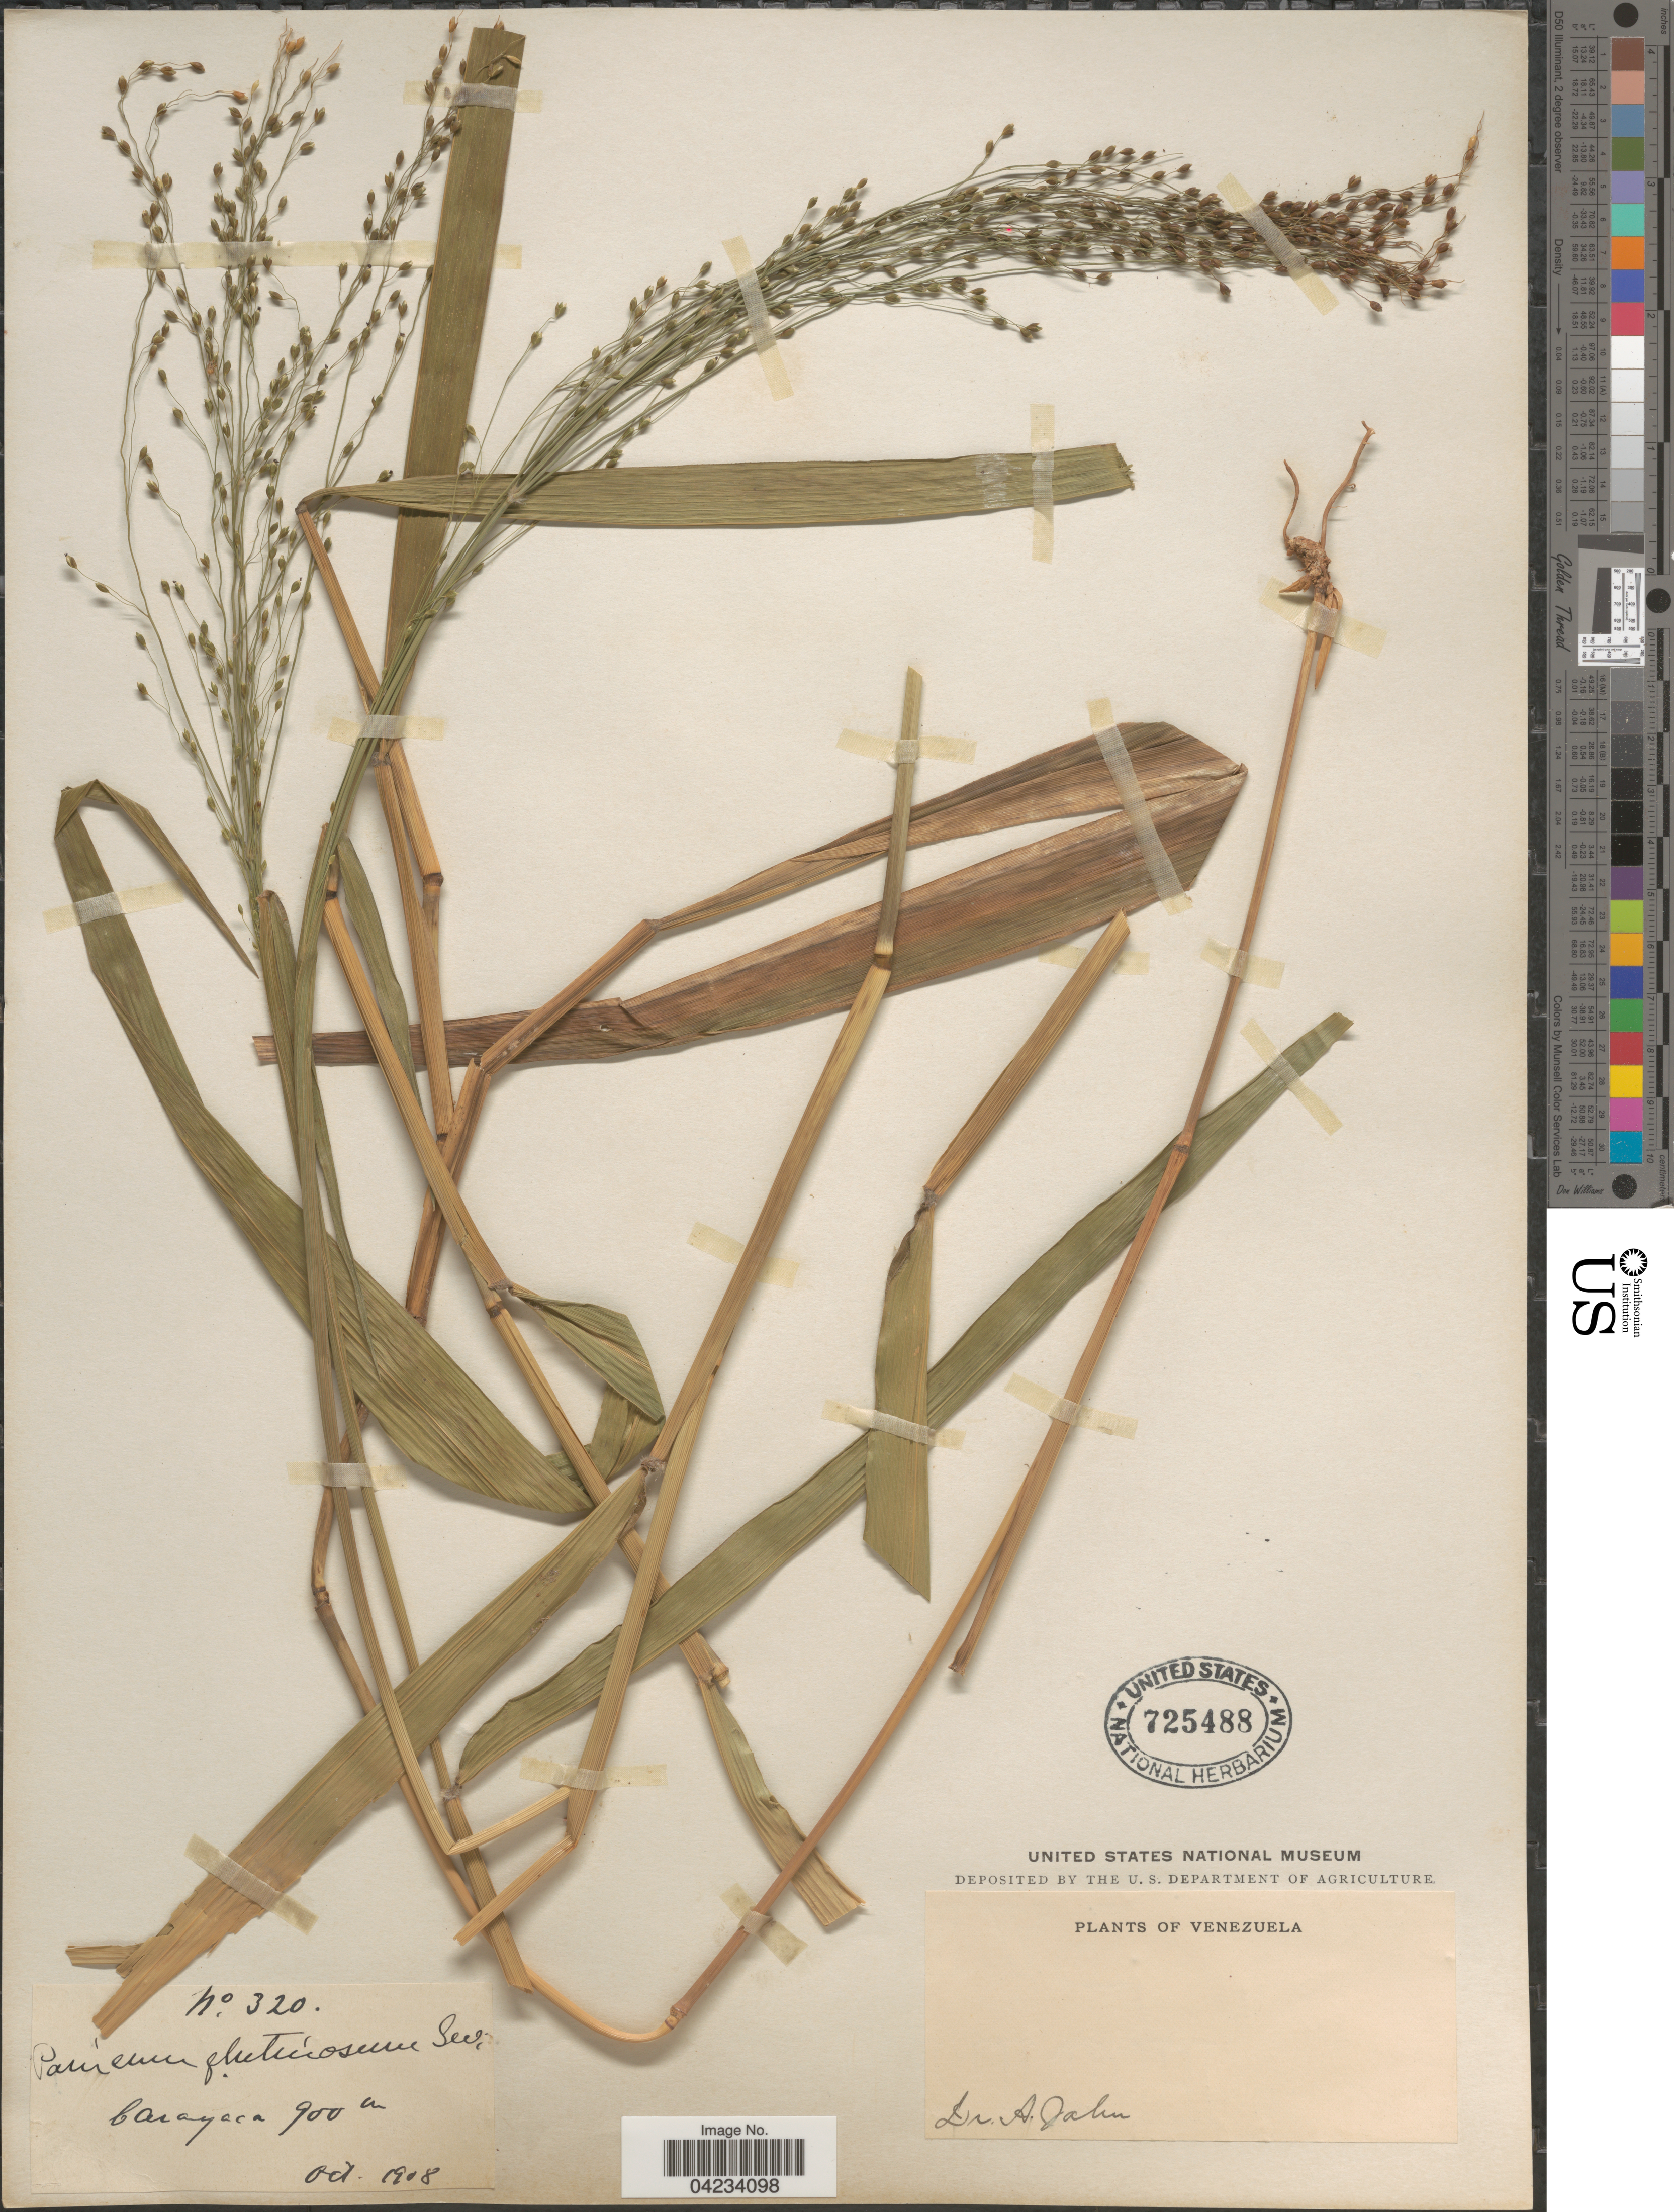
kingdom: Plantae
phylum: Tracheophyta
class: Liliopsida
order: Poales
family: Poaceae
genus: Homolepis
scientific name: Homolepis glutinosa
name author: (Sw.) Zuloaga & Soderstr.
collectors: A. Jahn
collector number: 320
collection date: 1908-10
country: Venezuela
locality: Carayaca.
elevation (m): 900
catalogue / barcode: US 725488